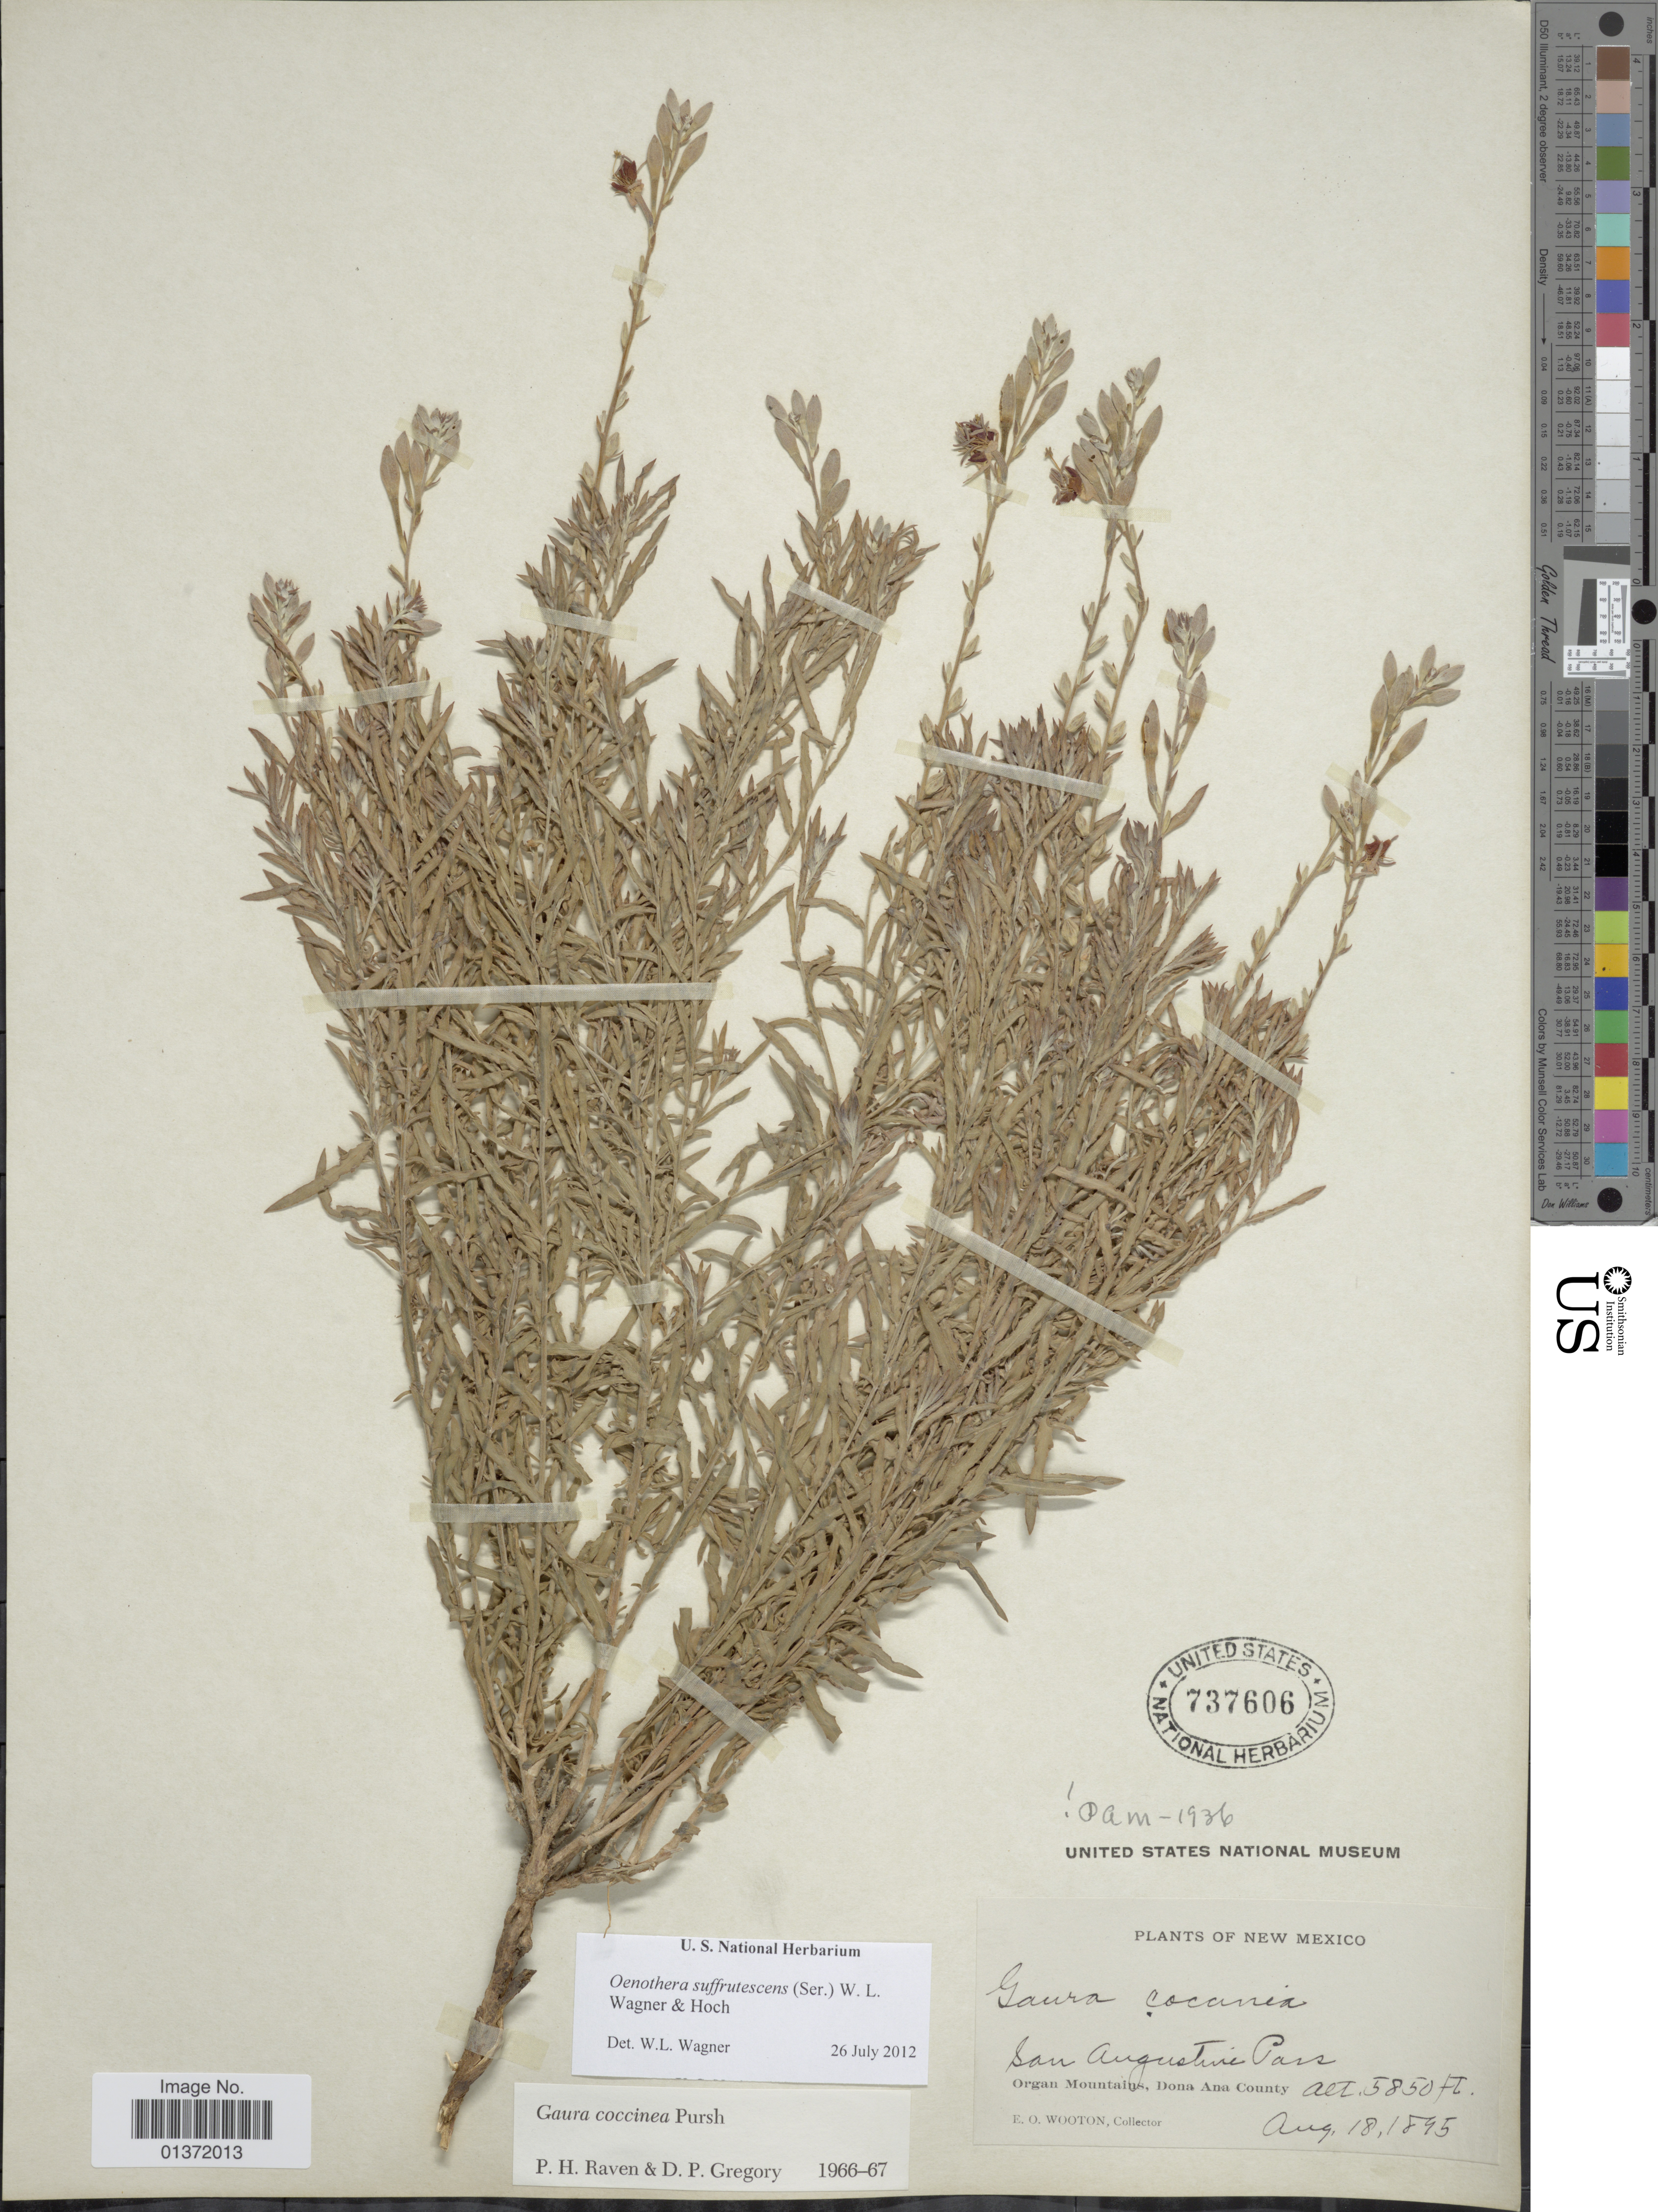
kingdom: Plantae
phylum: Tracheophyta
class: Magnoliopsida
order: Myrtales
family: Onagraceae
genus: Oenothera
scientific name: Oenothera suffrutescens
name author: (Ser.) W.L. Wagner & Hoch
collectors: E. O. Wooton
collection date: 1895-08-18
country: United States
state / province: New Mexico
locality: San Angustine Pars, Organ Mountains, Dona Ana County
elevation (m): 1783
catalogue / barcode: US 737606